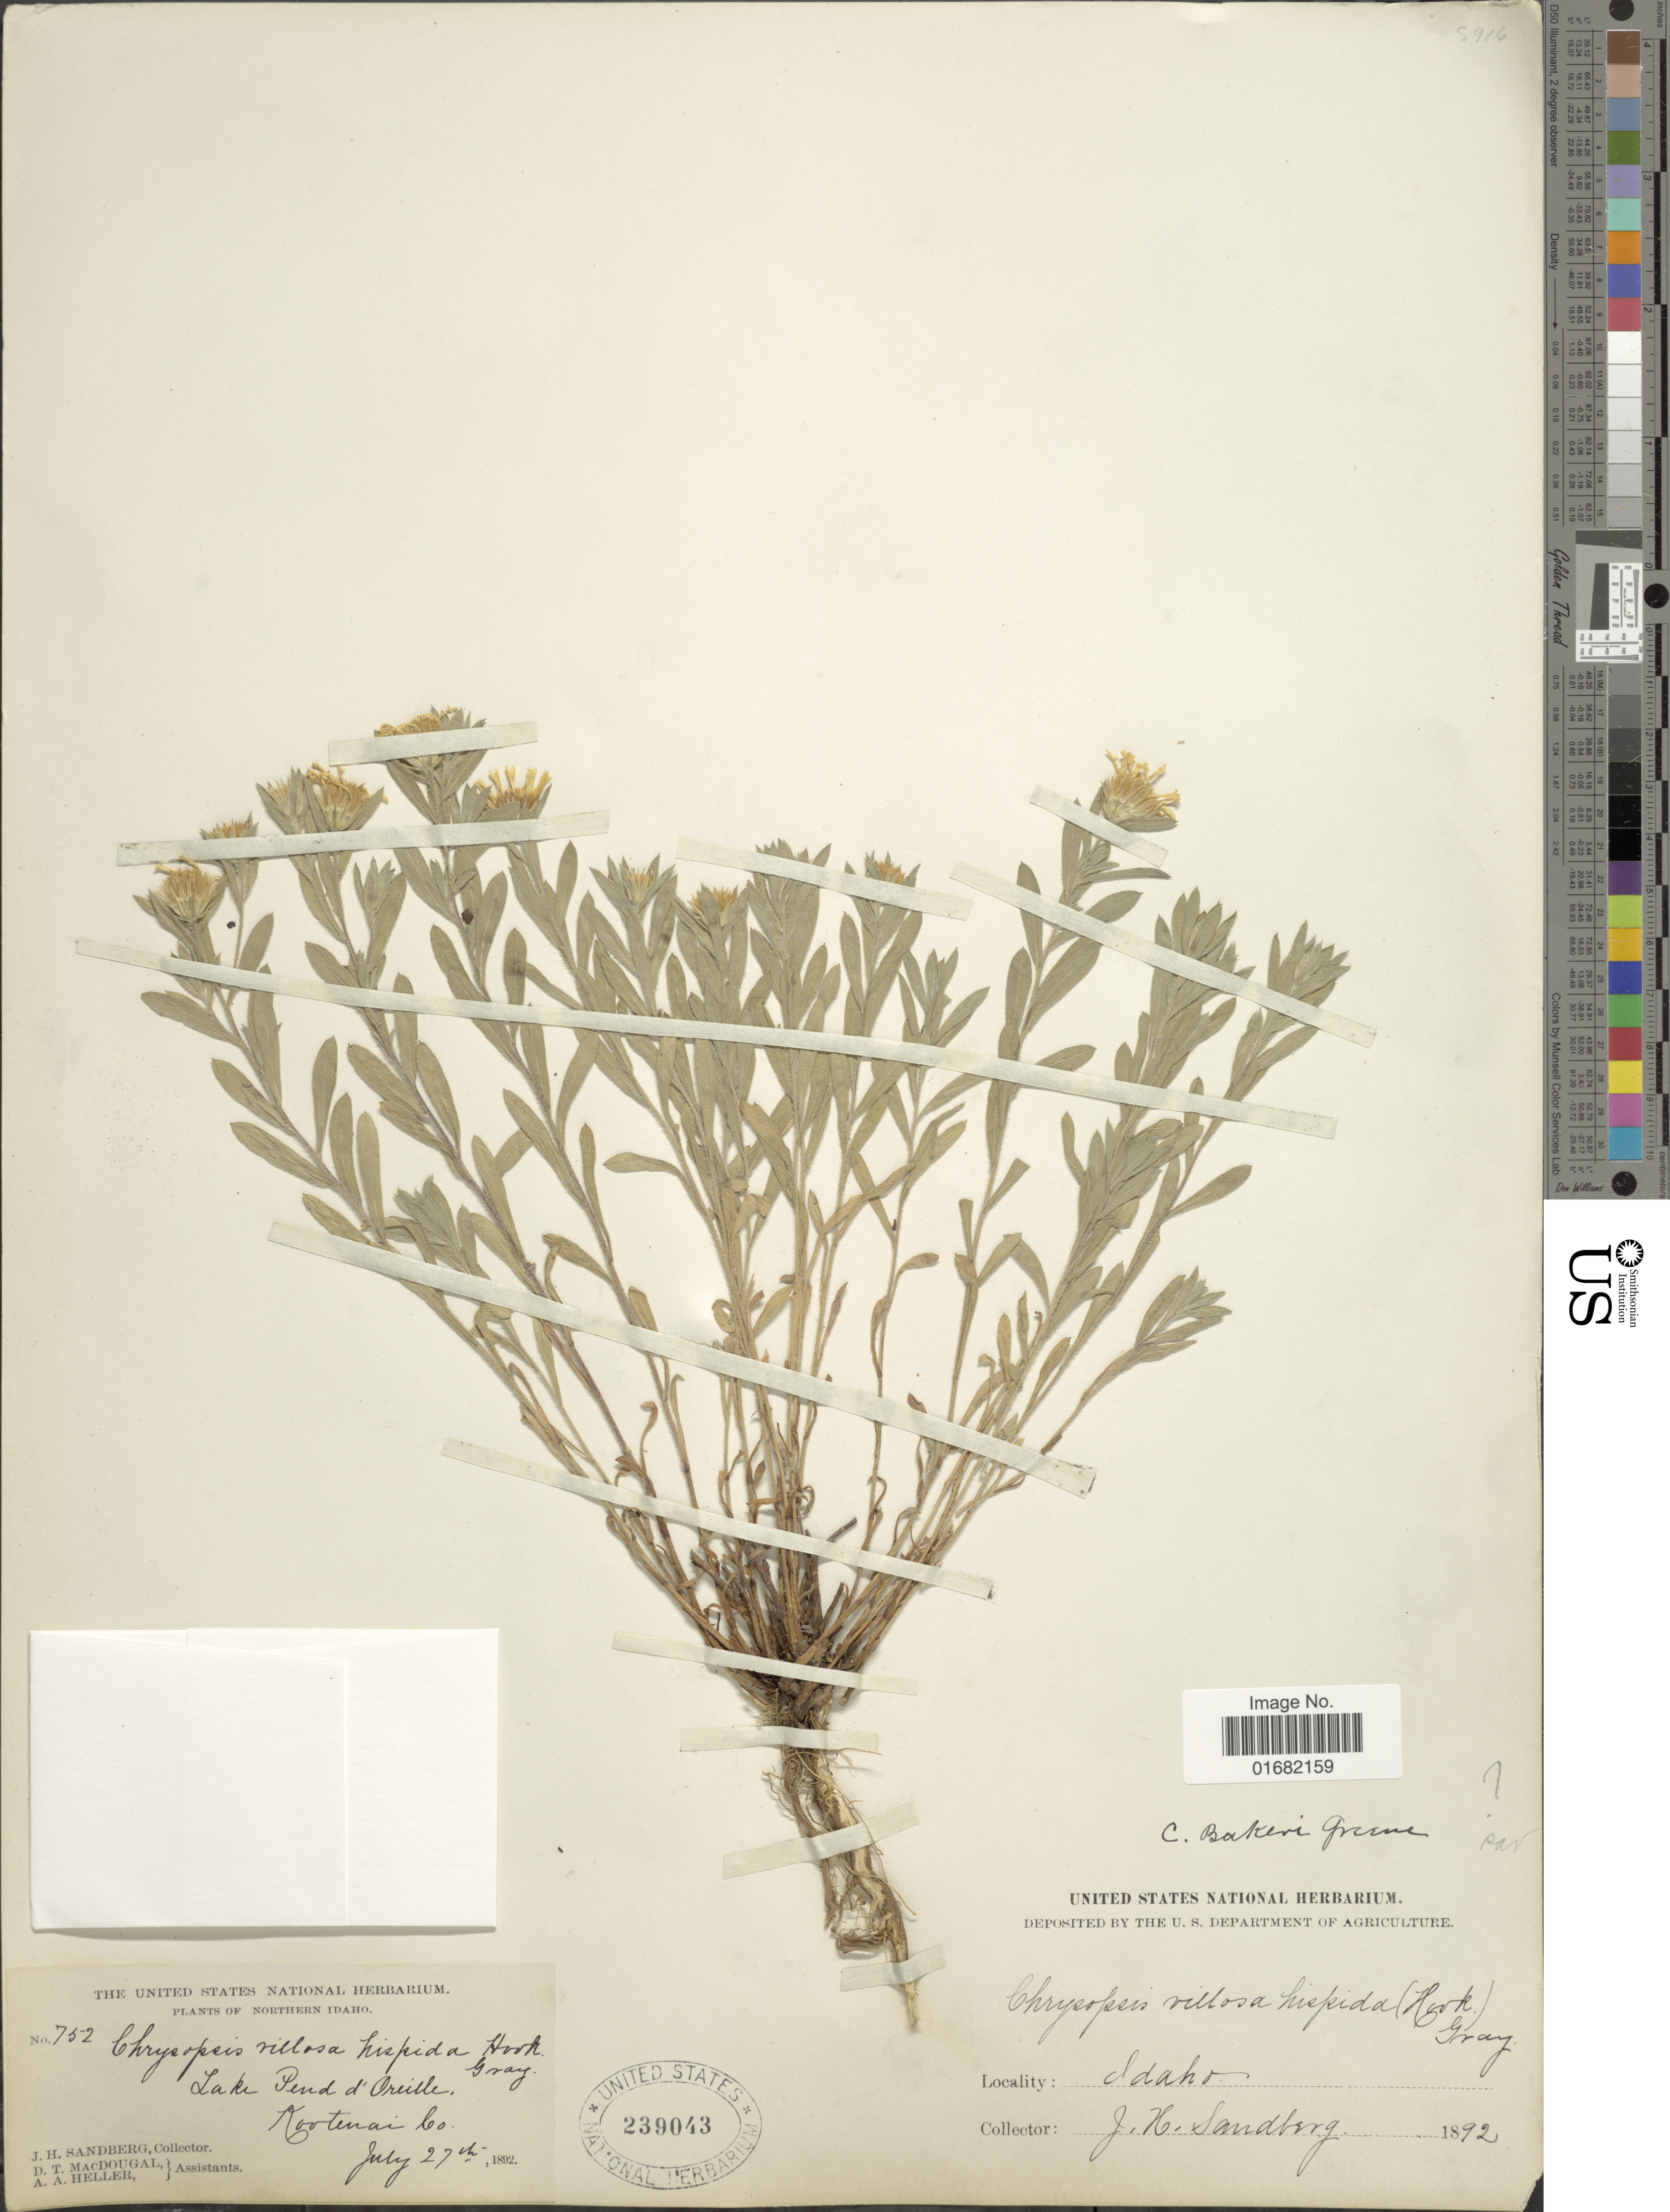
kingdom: Plantae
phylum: Tracheophyta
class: Magnoliopsida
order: Asterales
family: Asteraceae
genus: Heterotheca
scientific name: Heterotheca bakeri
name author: Greene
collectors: J. H. Sandberg, D. T. MacDougal & A. A. Heller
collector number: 752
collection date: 1892-07-27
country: United States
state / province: Idaho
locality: Northern Idaho. Lake Pend d'Oreille, Kootenai Co.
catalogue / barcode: US 239043